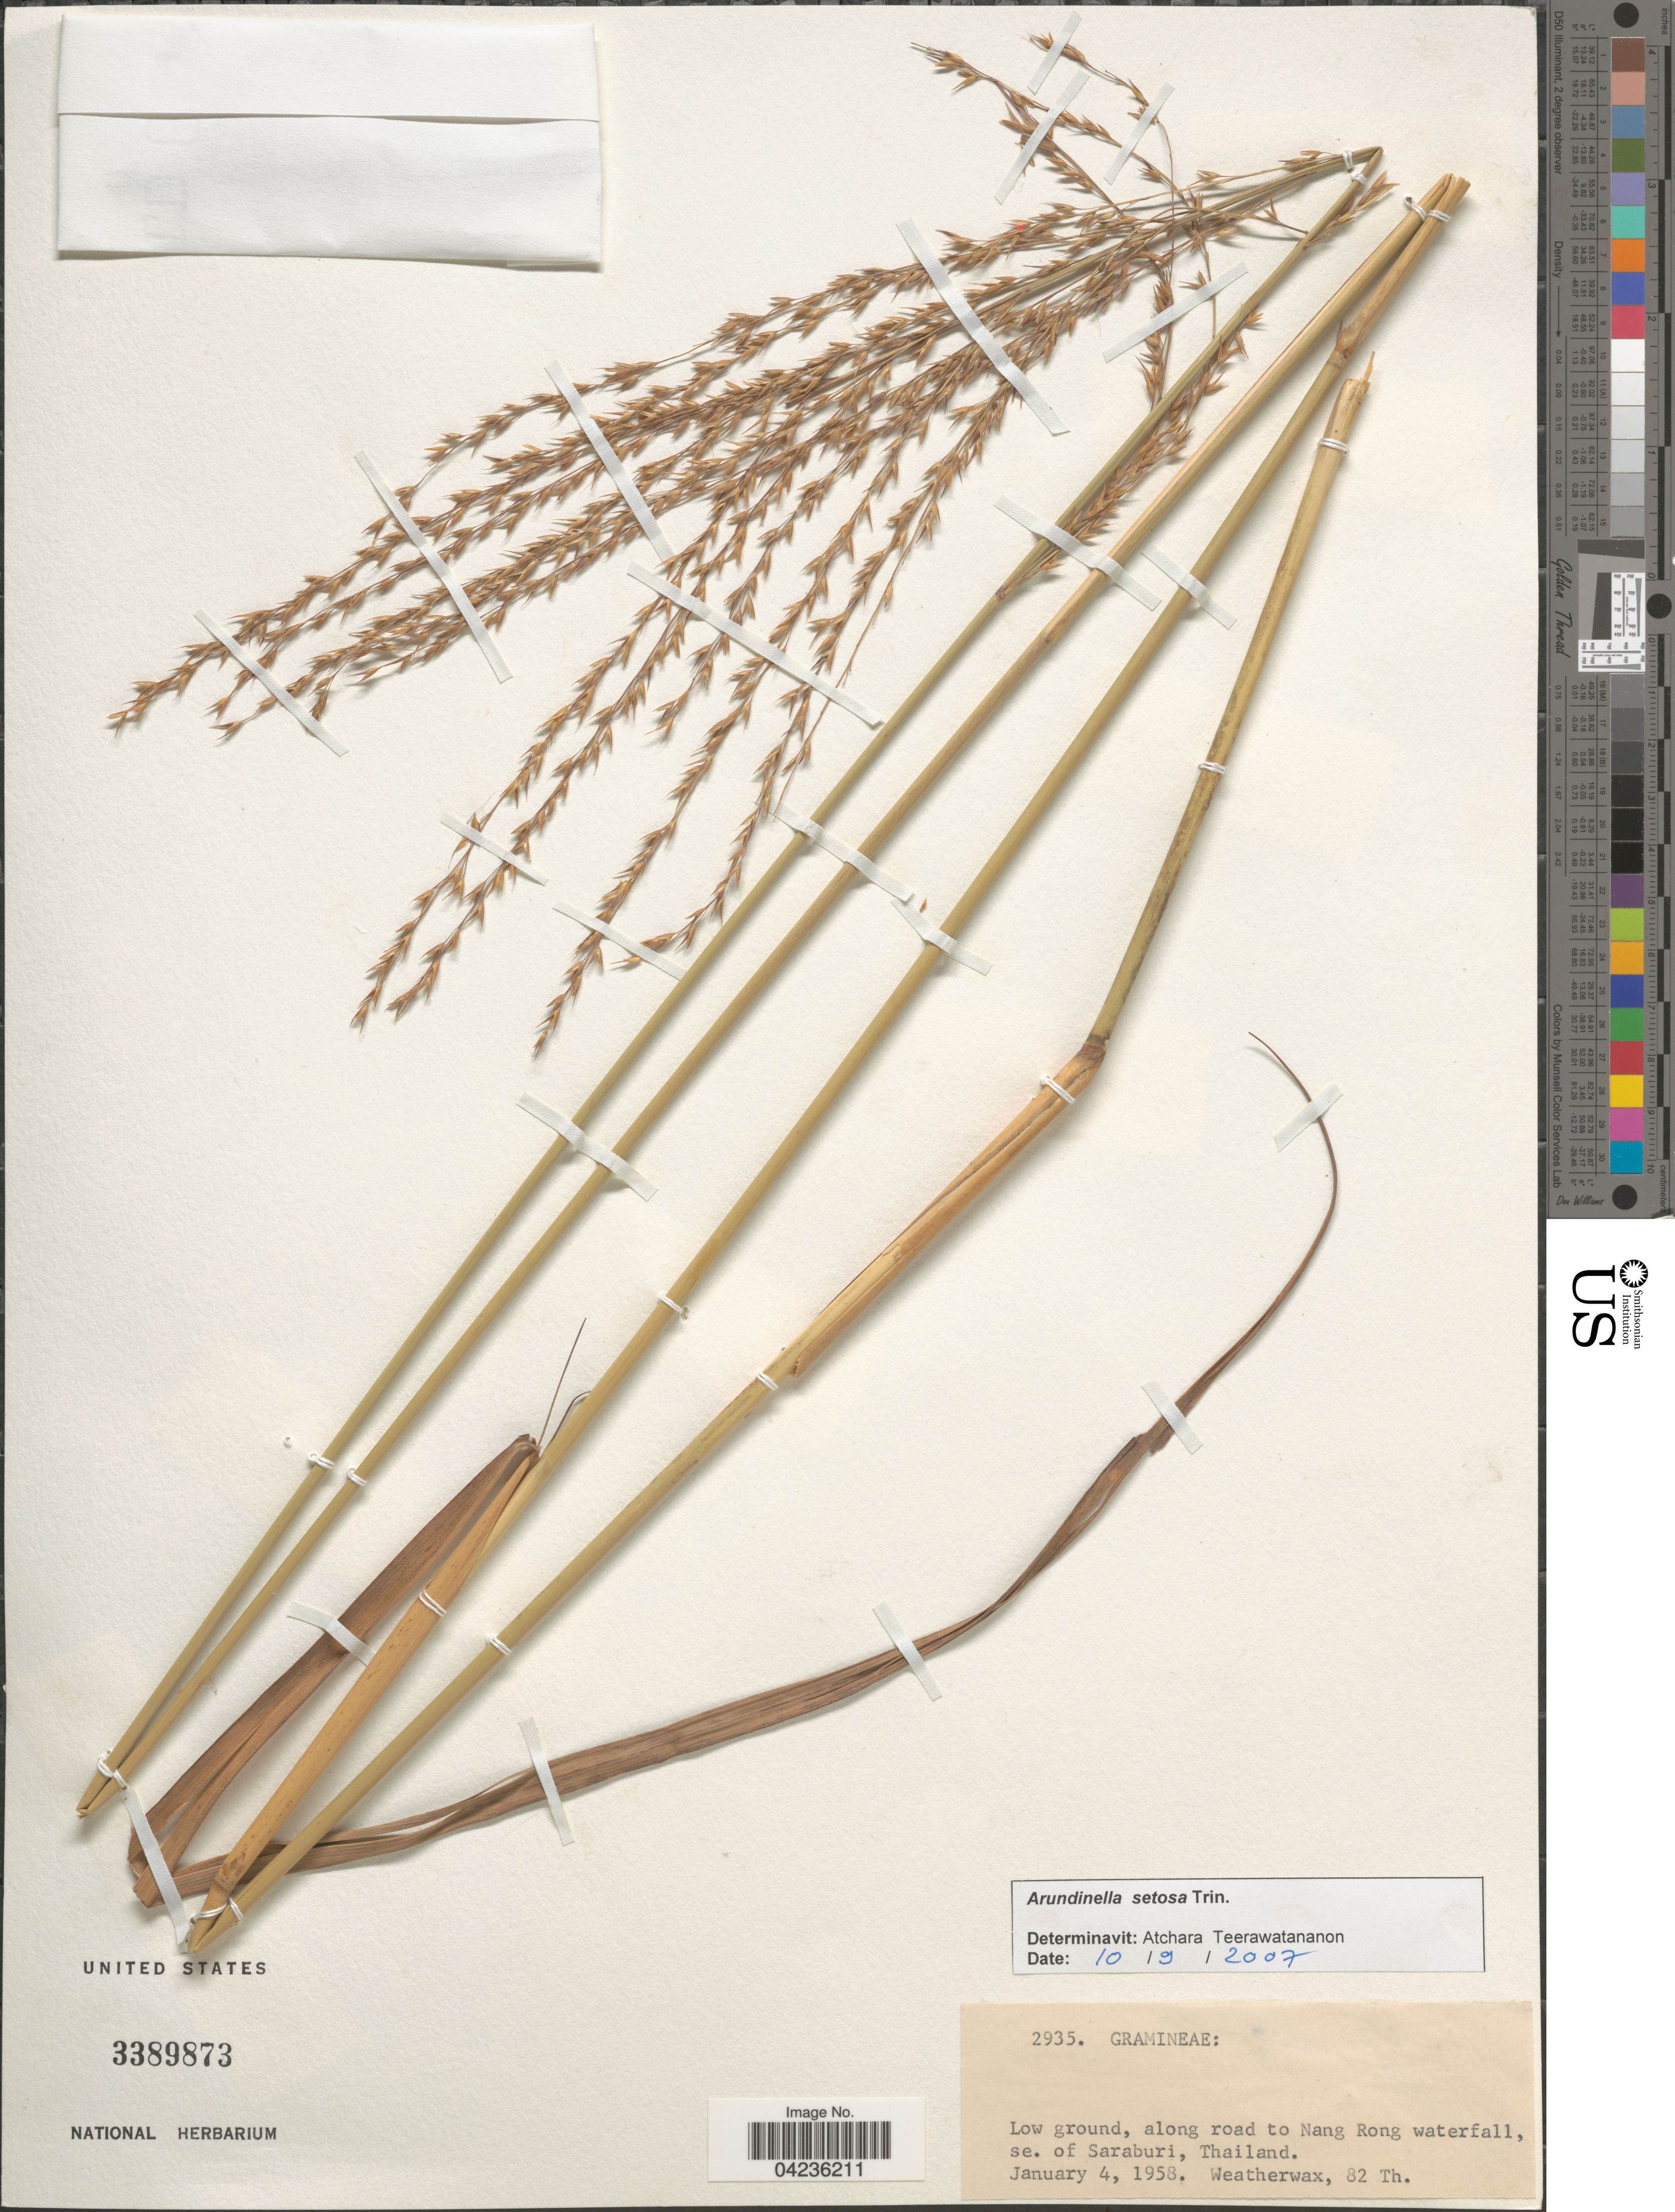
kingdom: Plantae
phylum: Tracheophyta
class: Liliopsida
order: Poales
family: Poaceae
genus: Arundinella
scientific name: Arundinella setosa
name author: Trin.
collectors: -. Weatherwax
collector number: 82Th.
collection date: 1958-01-04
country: Thailand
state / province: Saraburi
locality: Low ground, along road to Nang Rong waterfall, se. of Saraburi.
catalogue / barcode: US 3389873